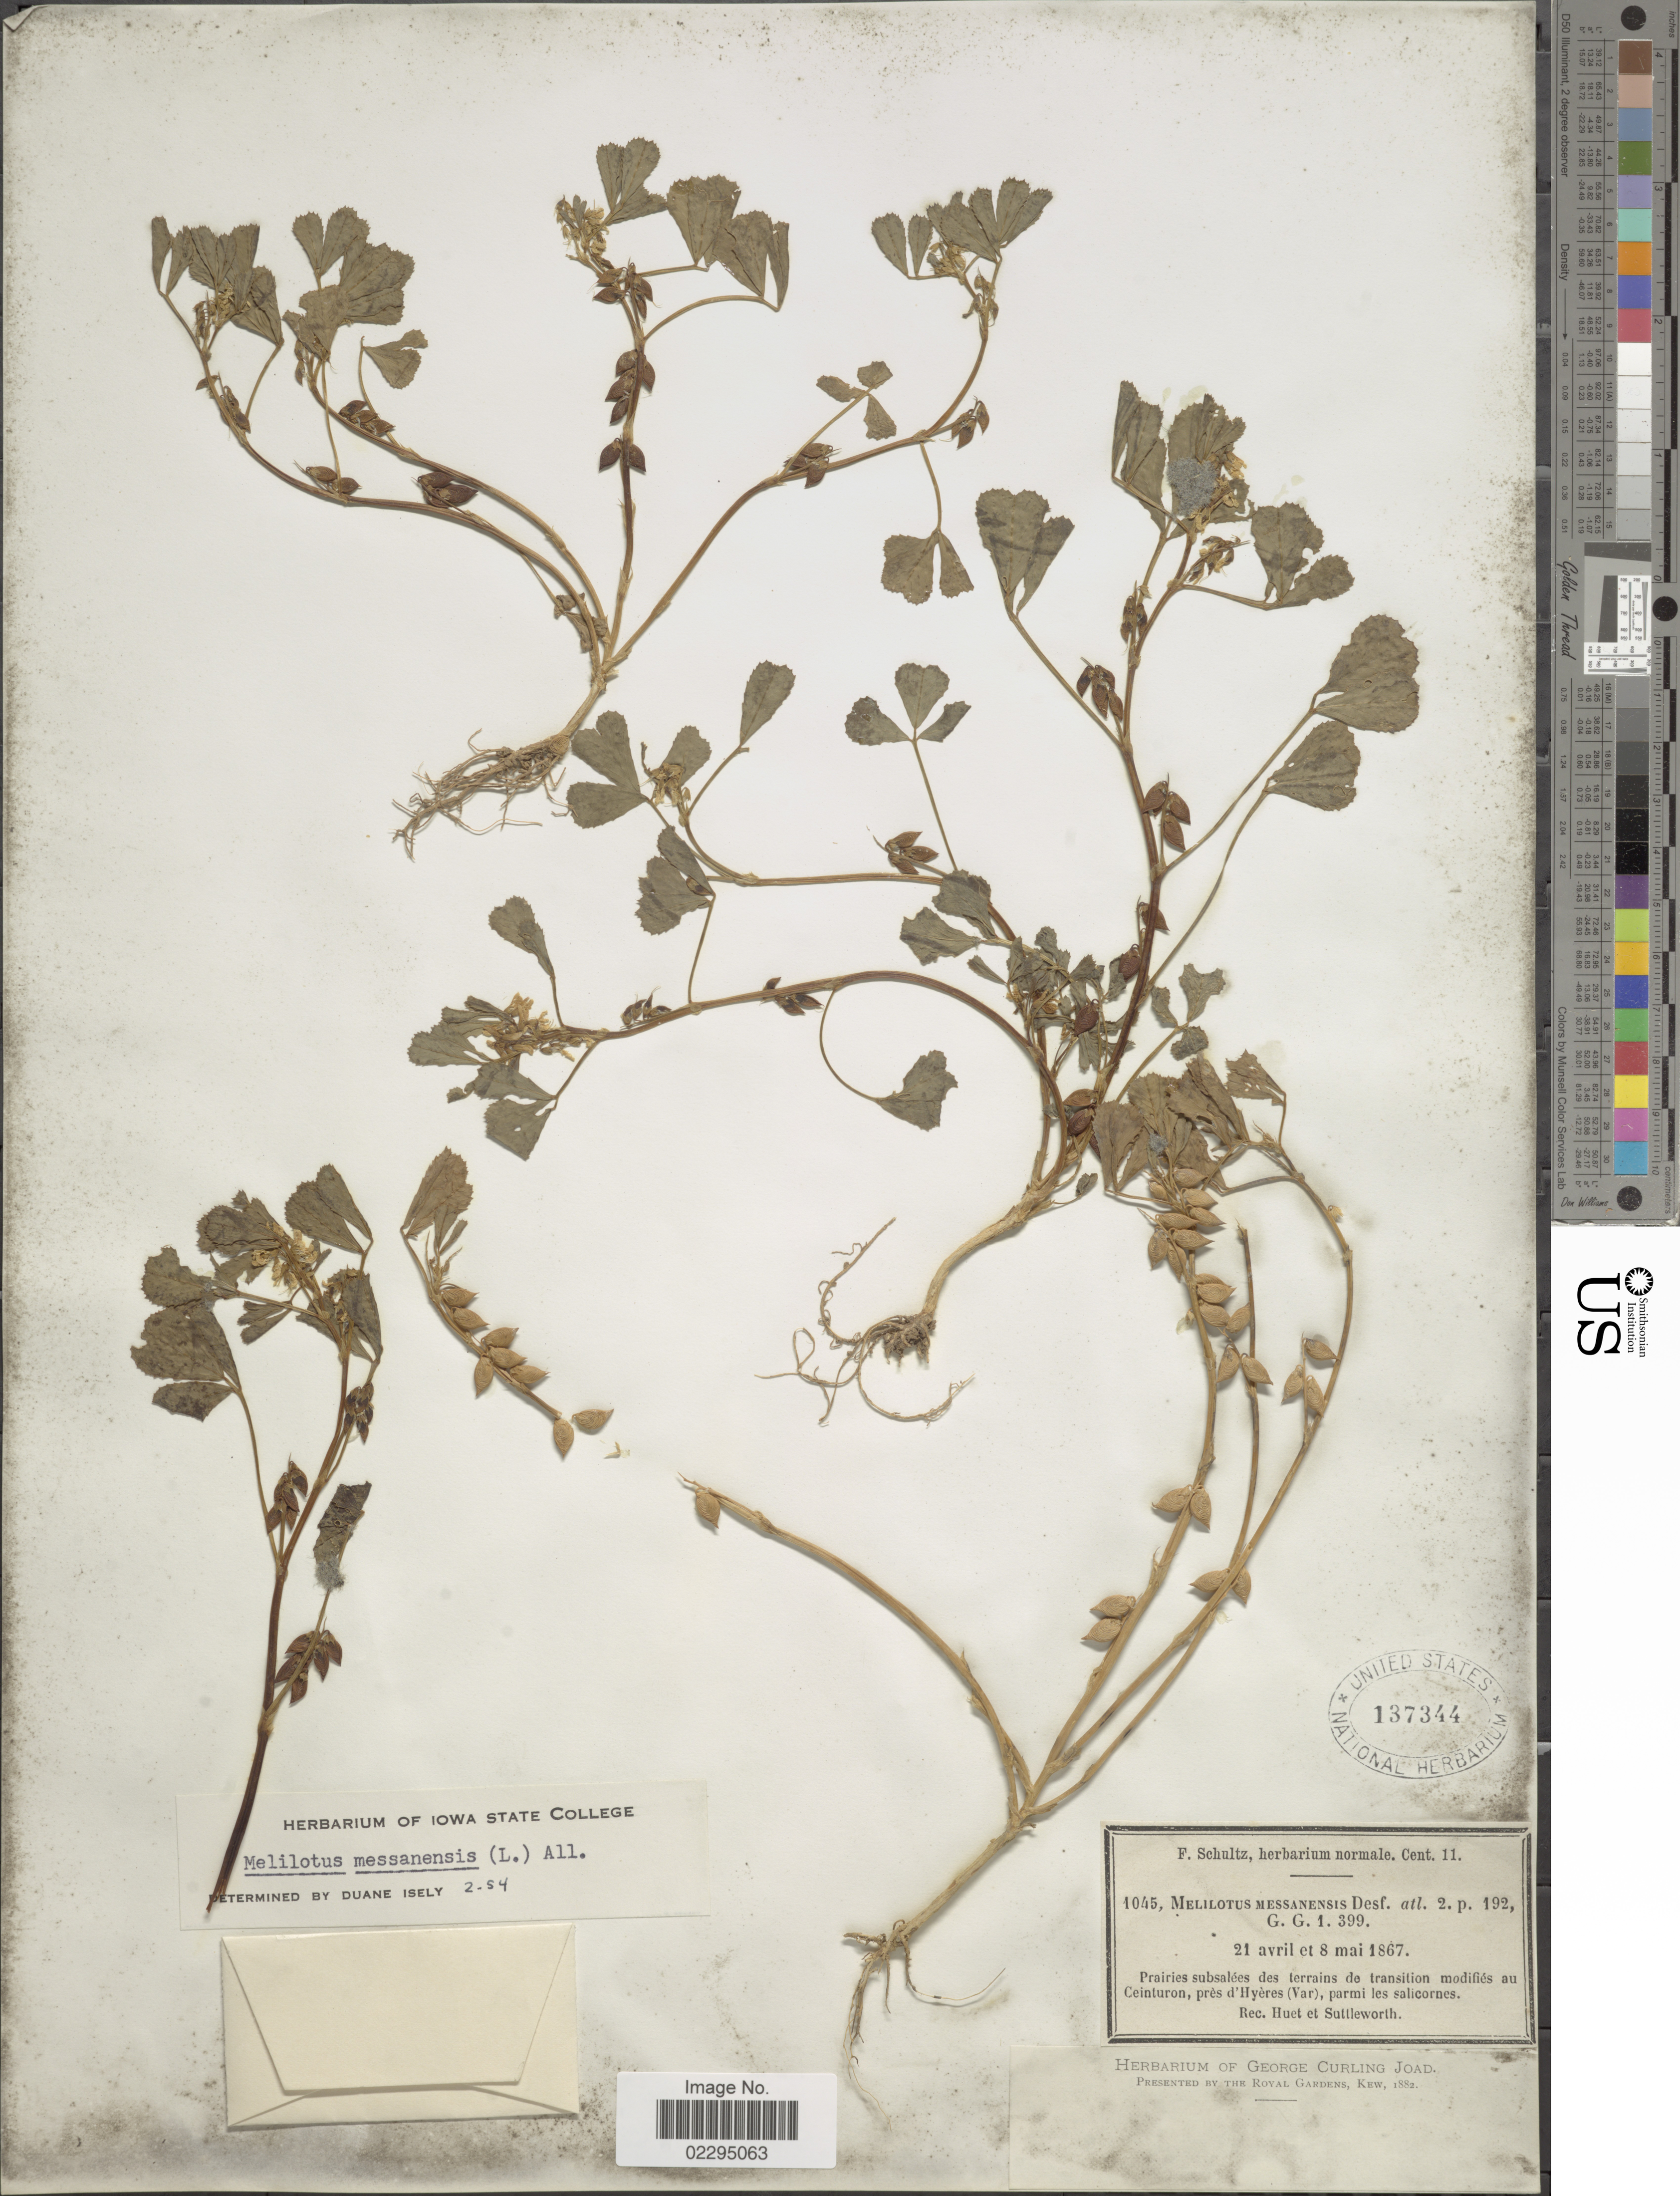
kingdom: Plantae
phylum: Tracheophyta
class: Magnoliopsida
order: Fabales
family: Fabaceae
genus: Melilotus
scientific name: Melilotus messanensis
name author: All.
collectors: -. Huet & Suttleworth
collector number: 1045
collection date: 1867-04-21/1867-05-08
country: France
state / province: Provence-Alpes-Côte d'Azur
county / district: Var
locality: Prairies Subsalees des Terrains de transition modifies au Ceinturon , pres d'Hyeres (Var)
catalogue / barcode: US 137344